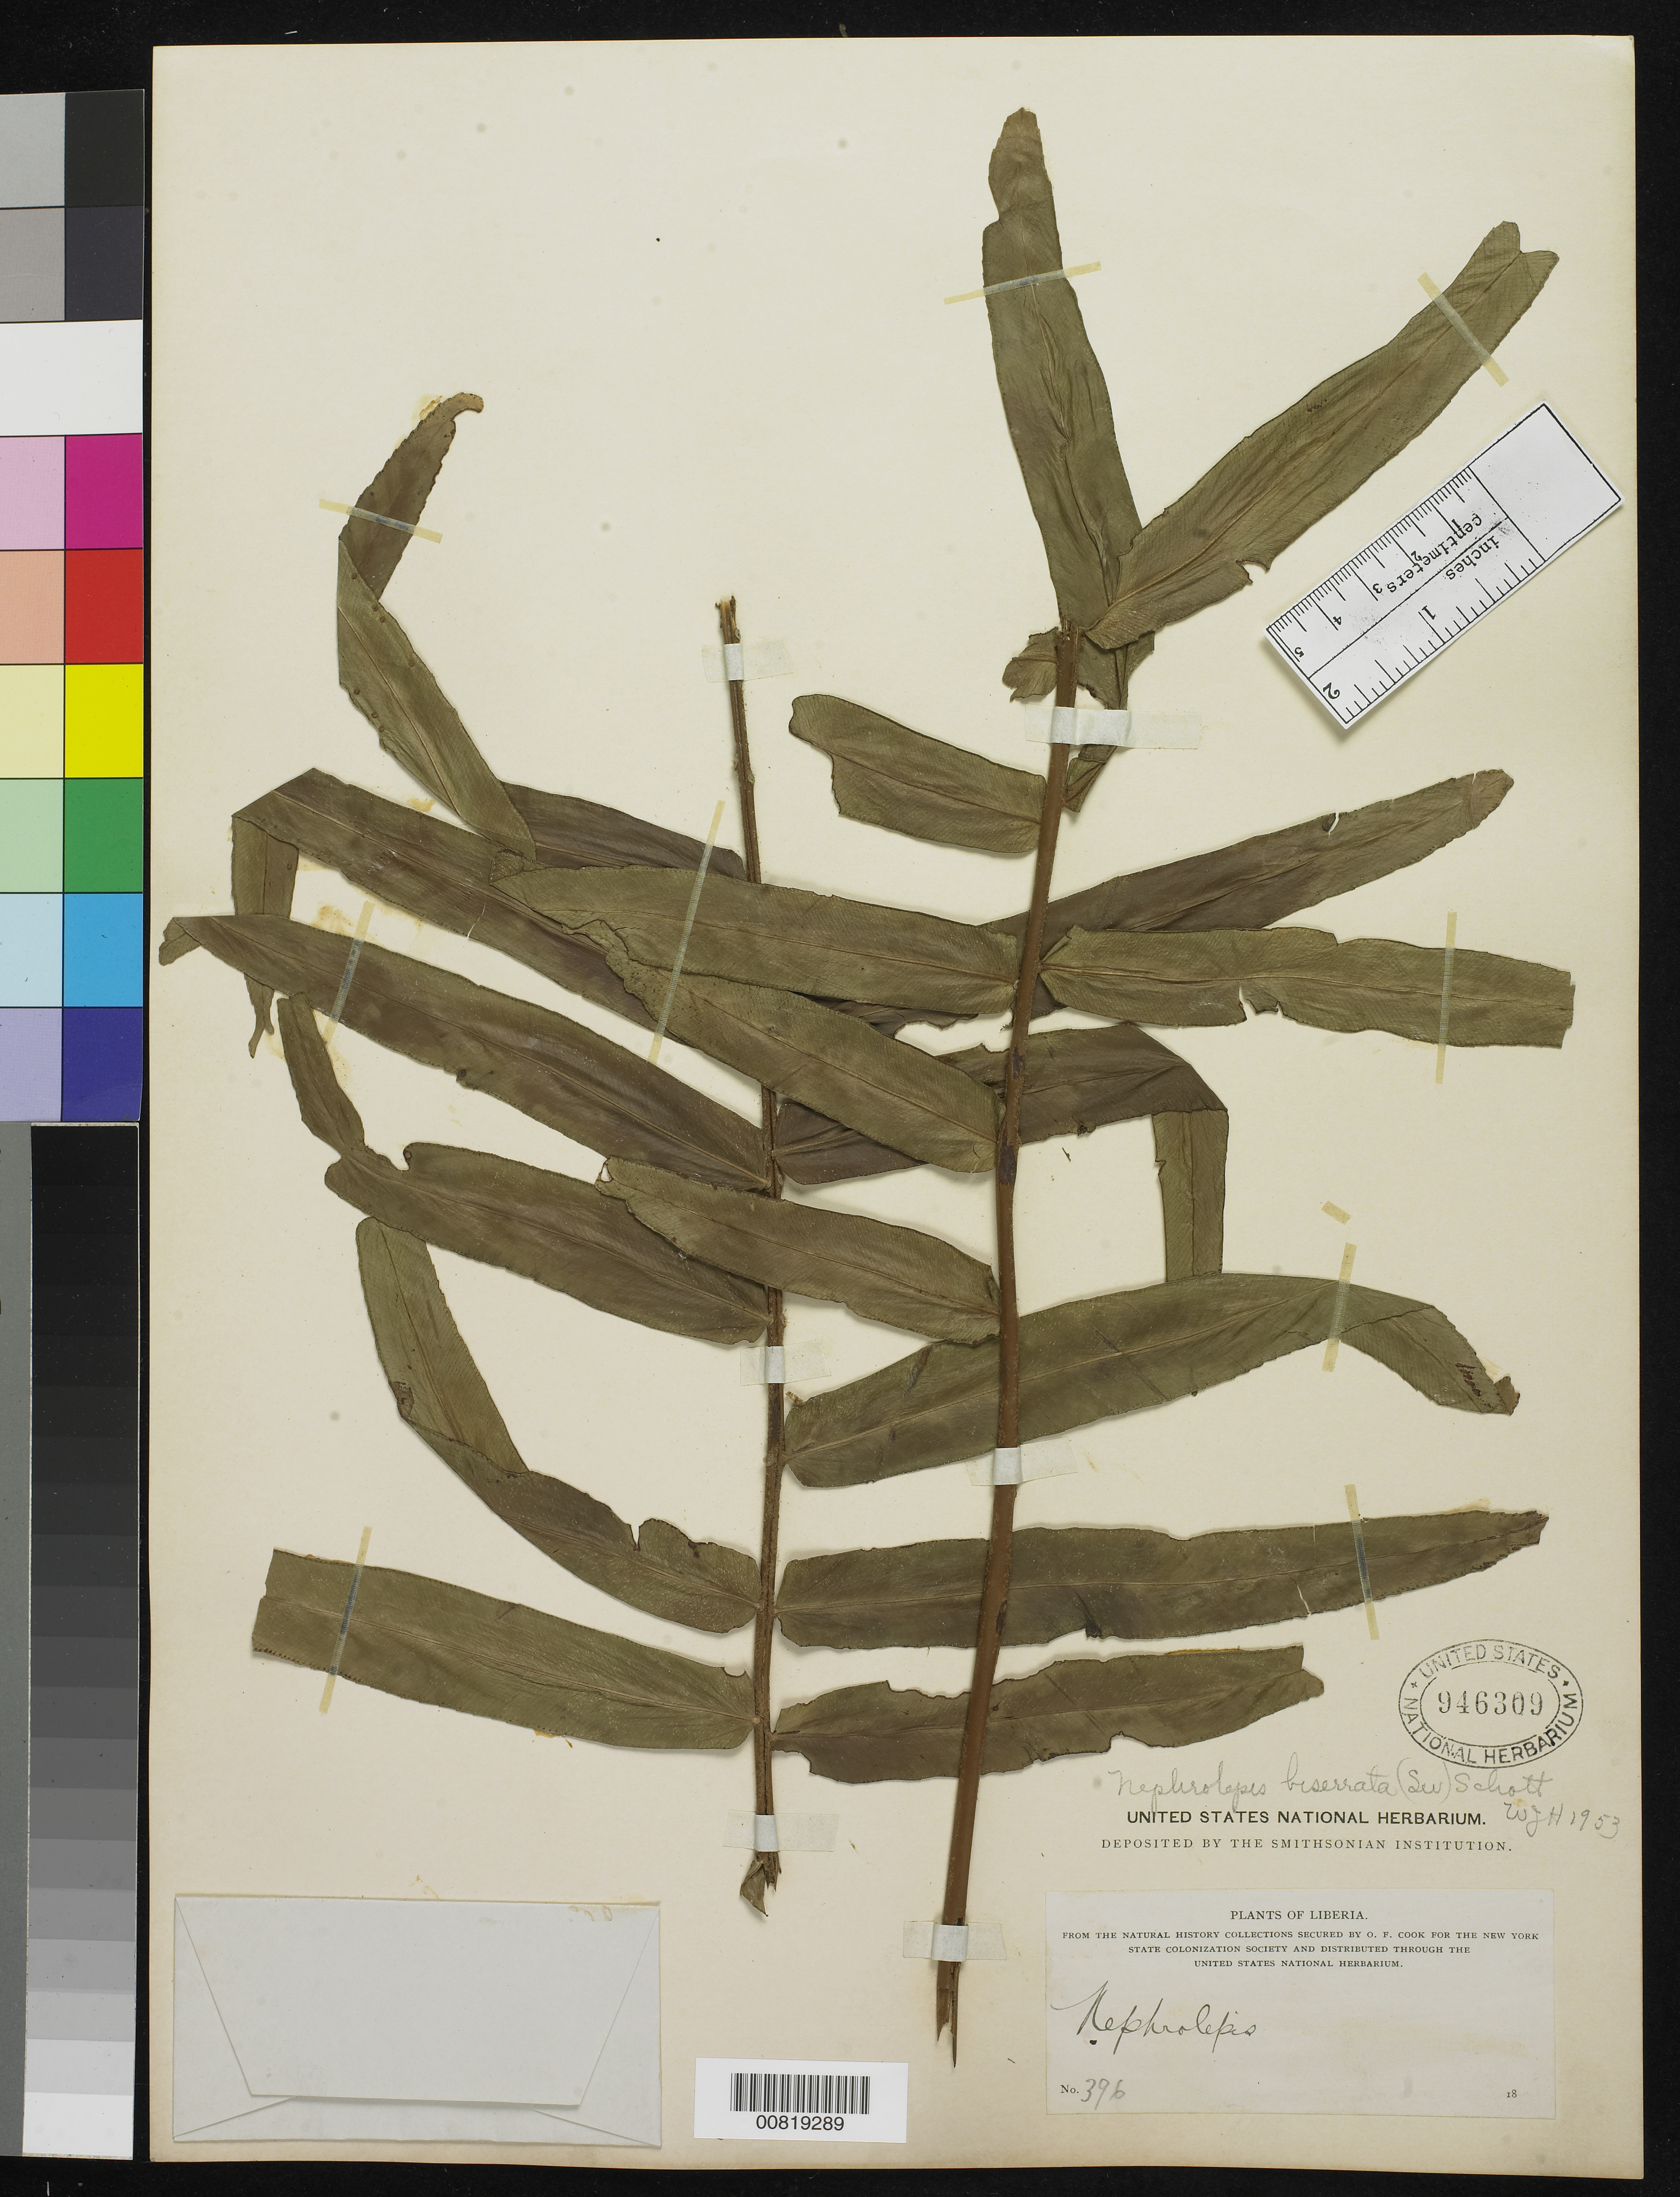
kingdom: Plantae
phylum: Tracheophyta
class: Polypodiopsida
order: Polypodiales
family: Nephrolepidaceae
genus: Nephrolepis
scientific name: Nephrolepis biserrata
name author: (Sw.) Schott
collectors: O. F. Cook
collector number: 396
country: Liberia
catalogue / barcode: US 946309